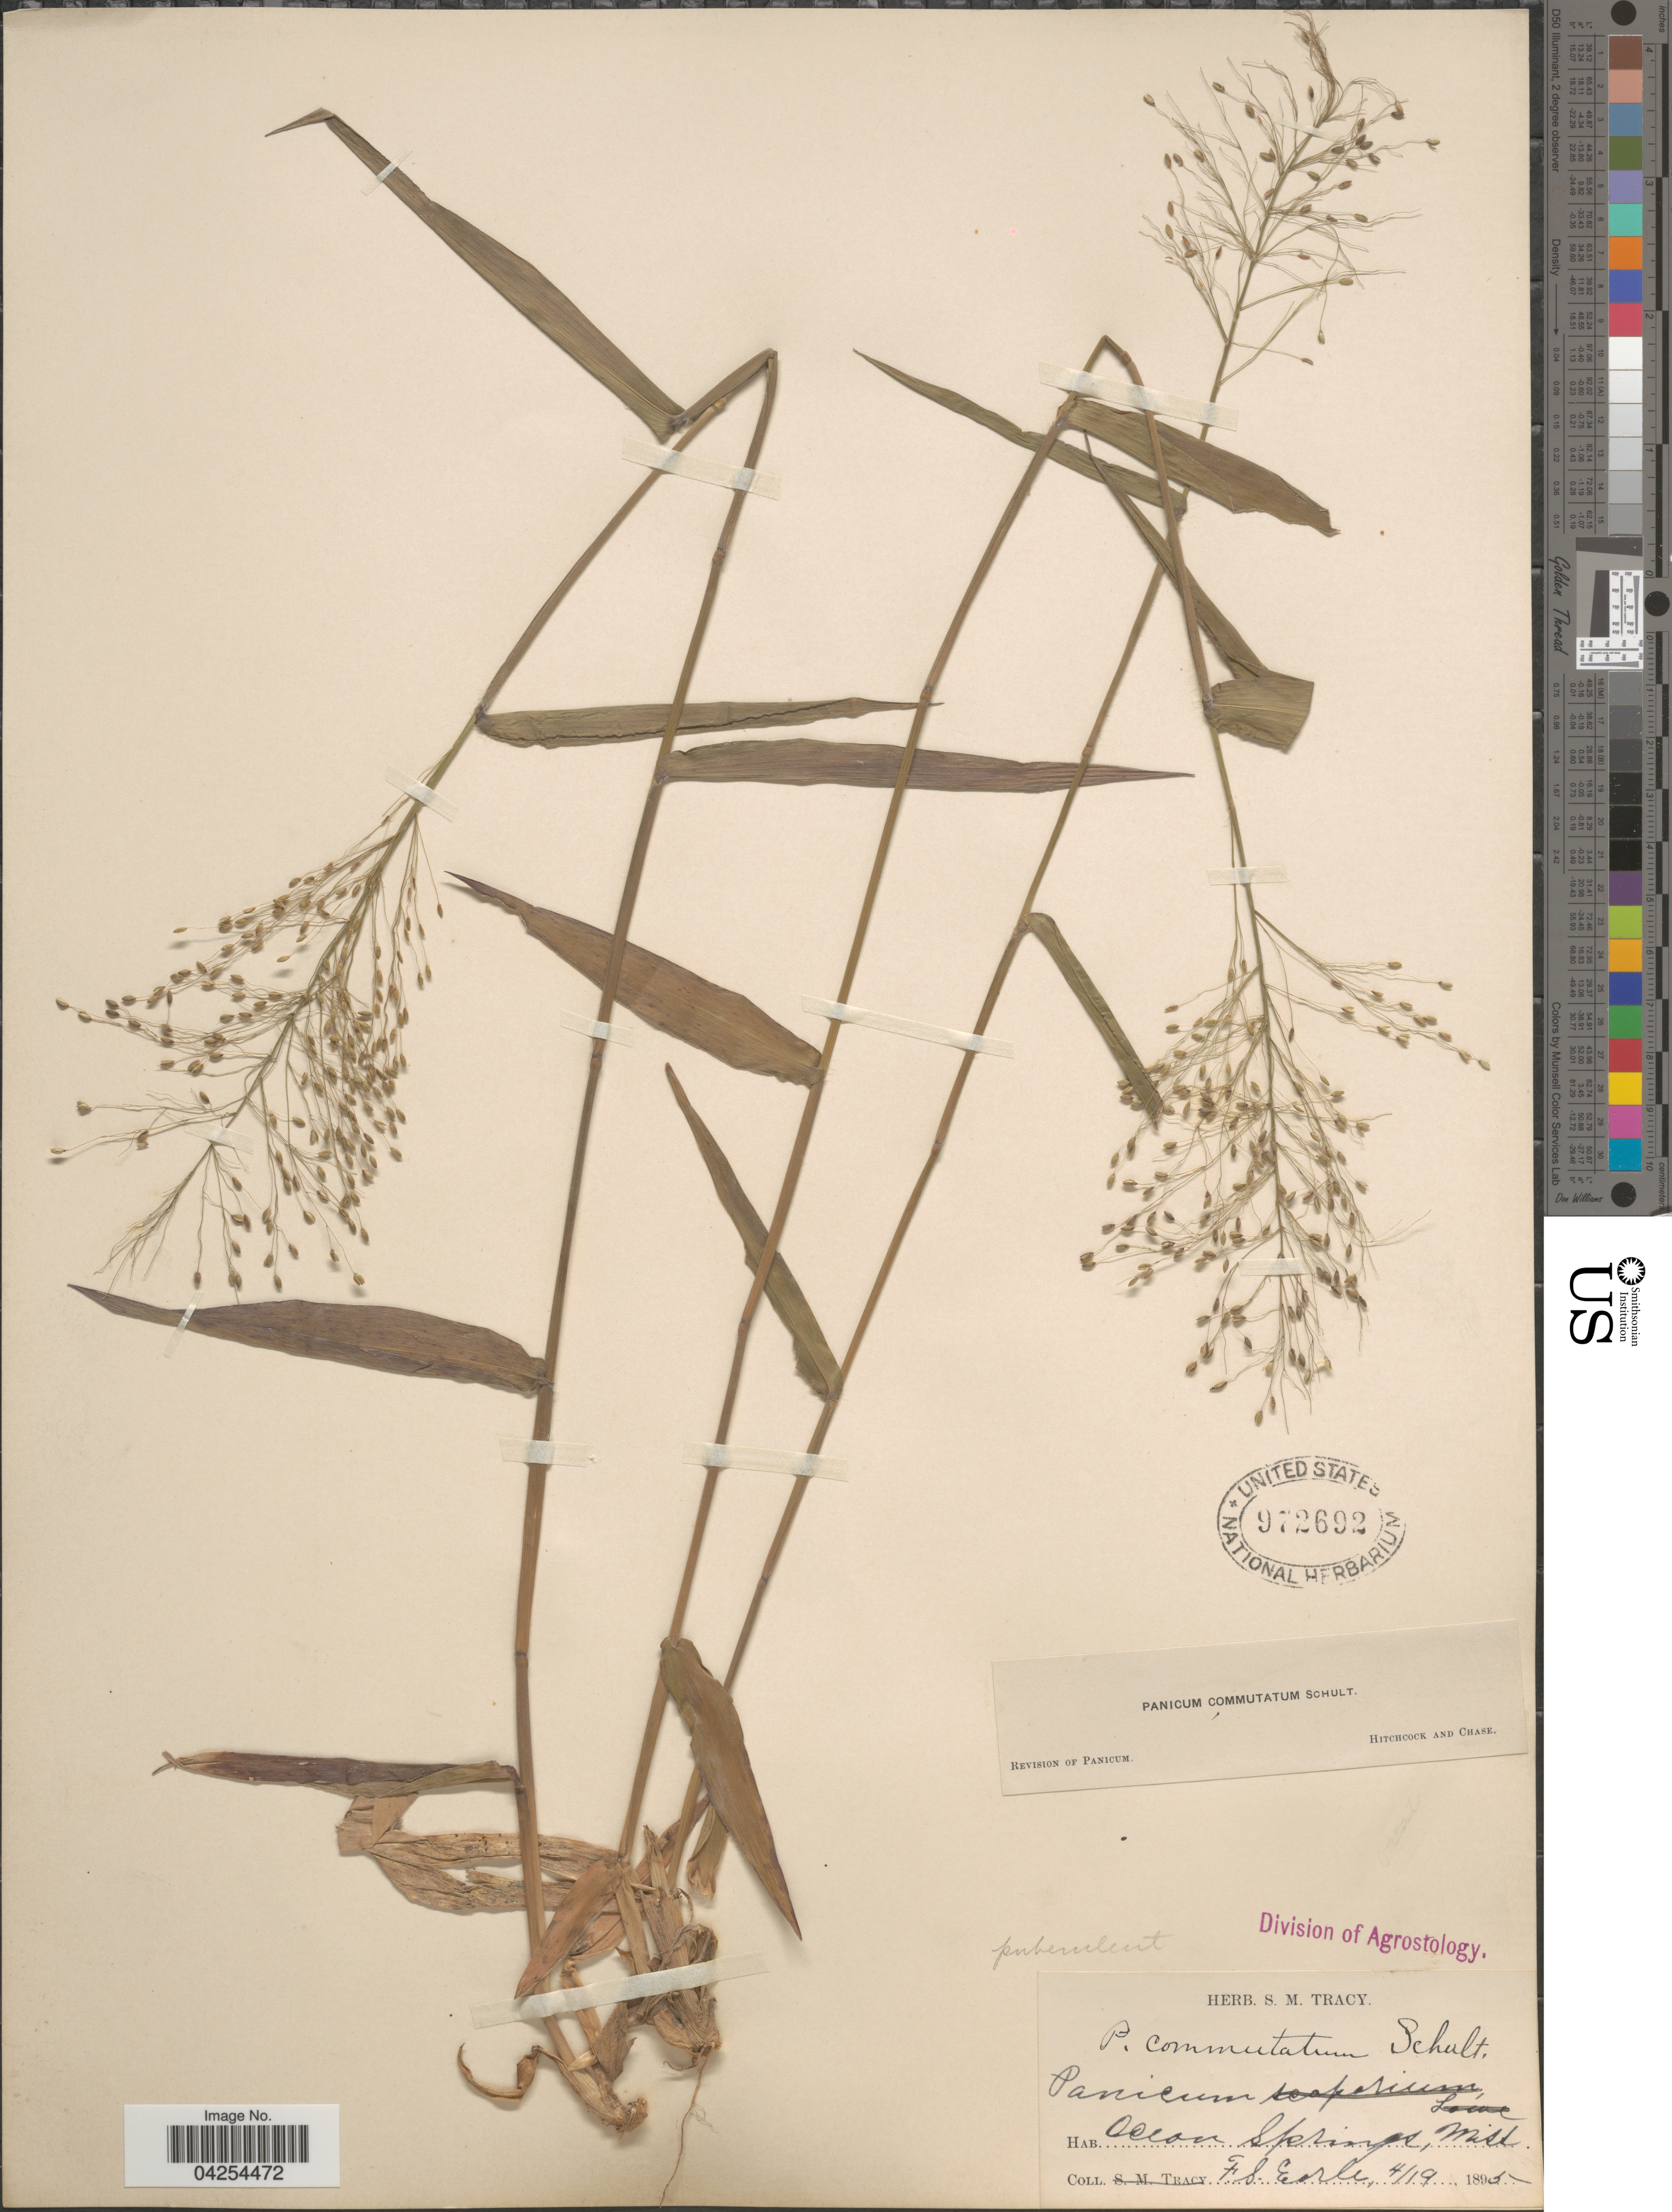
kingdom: Plantae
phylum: Tracheophyta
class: Liliopsida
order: Poales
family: Poaceae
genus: Dichanthelium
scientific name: Dichanthelium commutatum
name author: (Schult.) Gould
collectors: F. S. Earle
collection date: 1895-04-19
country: United States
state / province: Mississippi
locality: Ocean Springs.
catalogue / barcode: US 972692